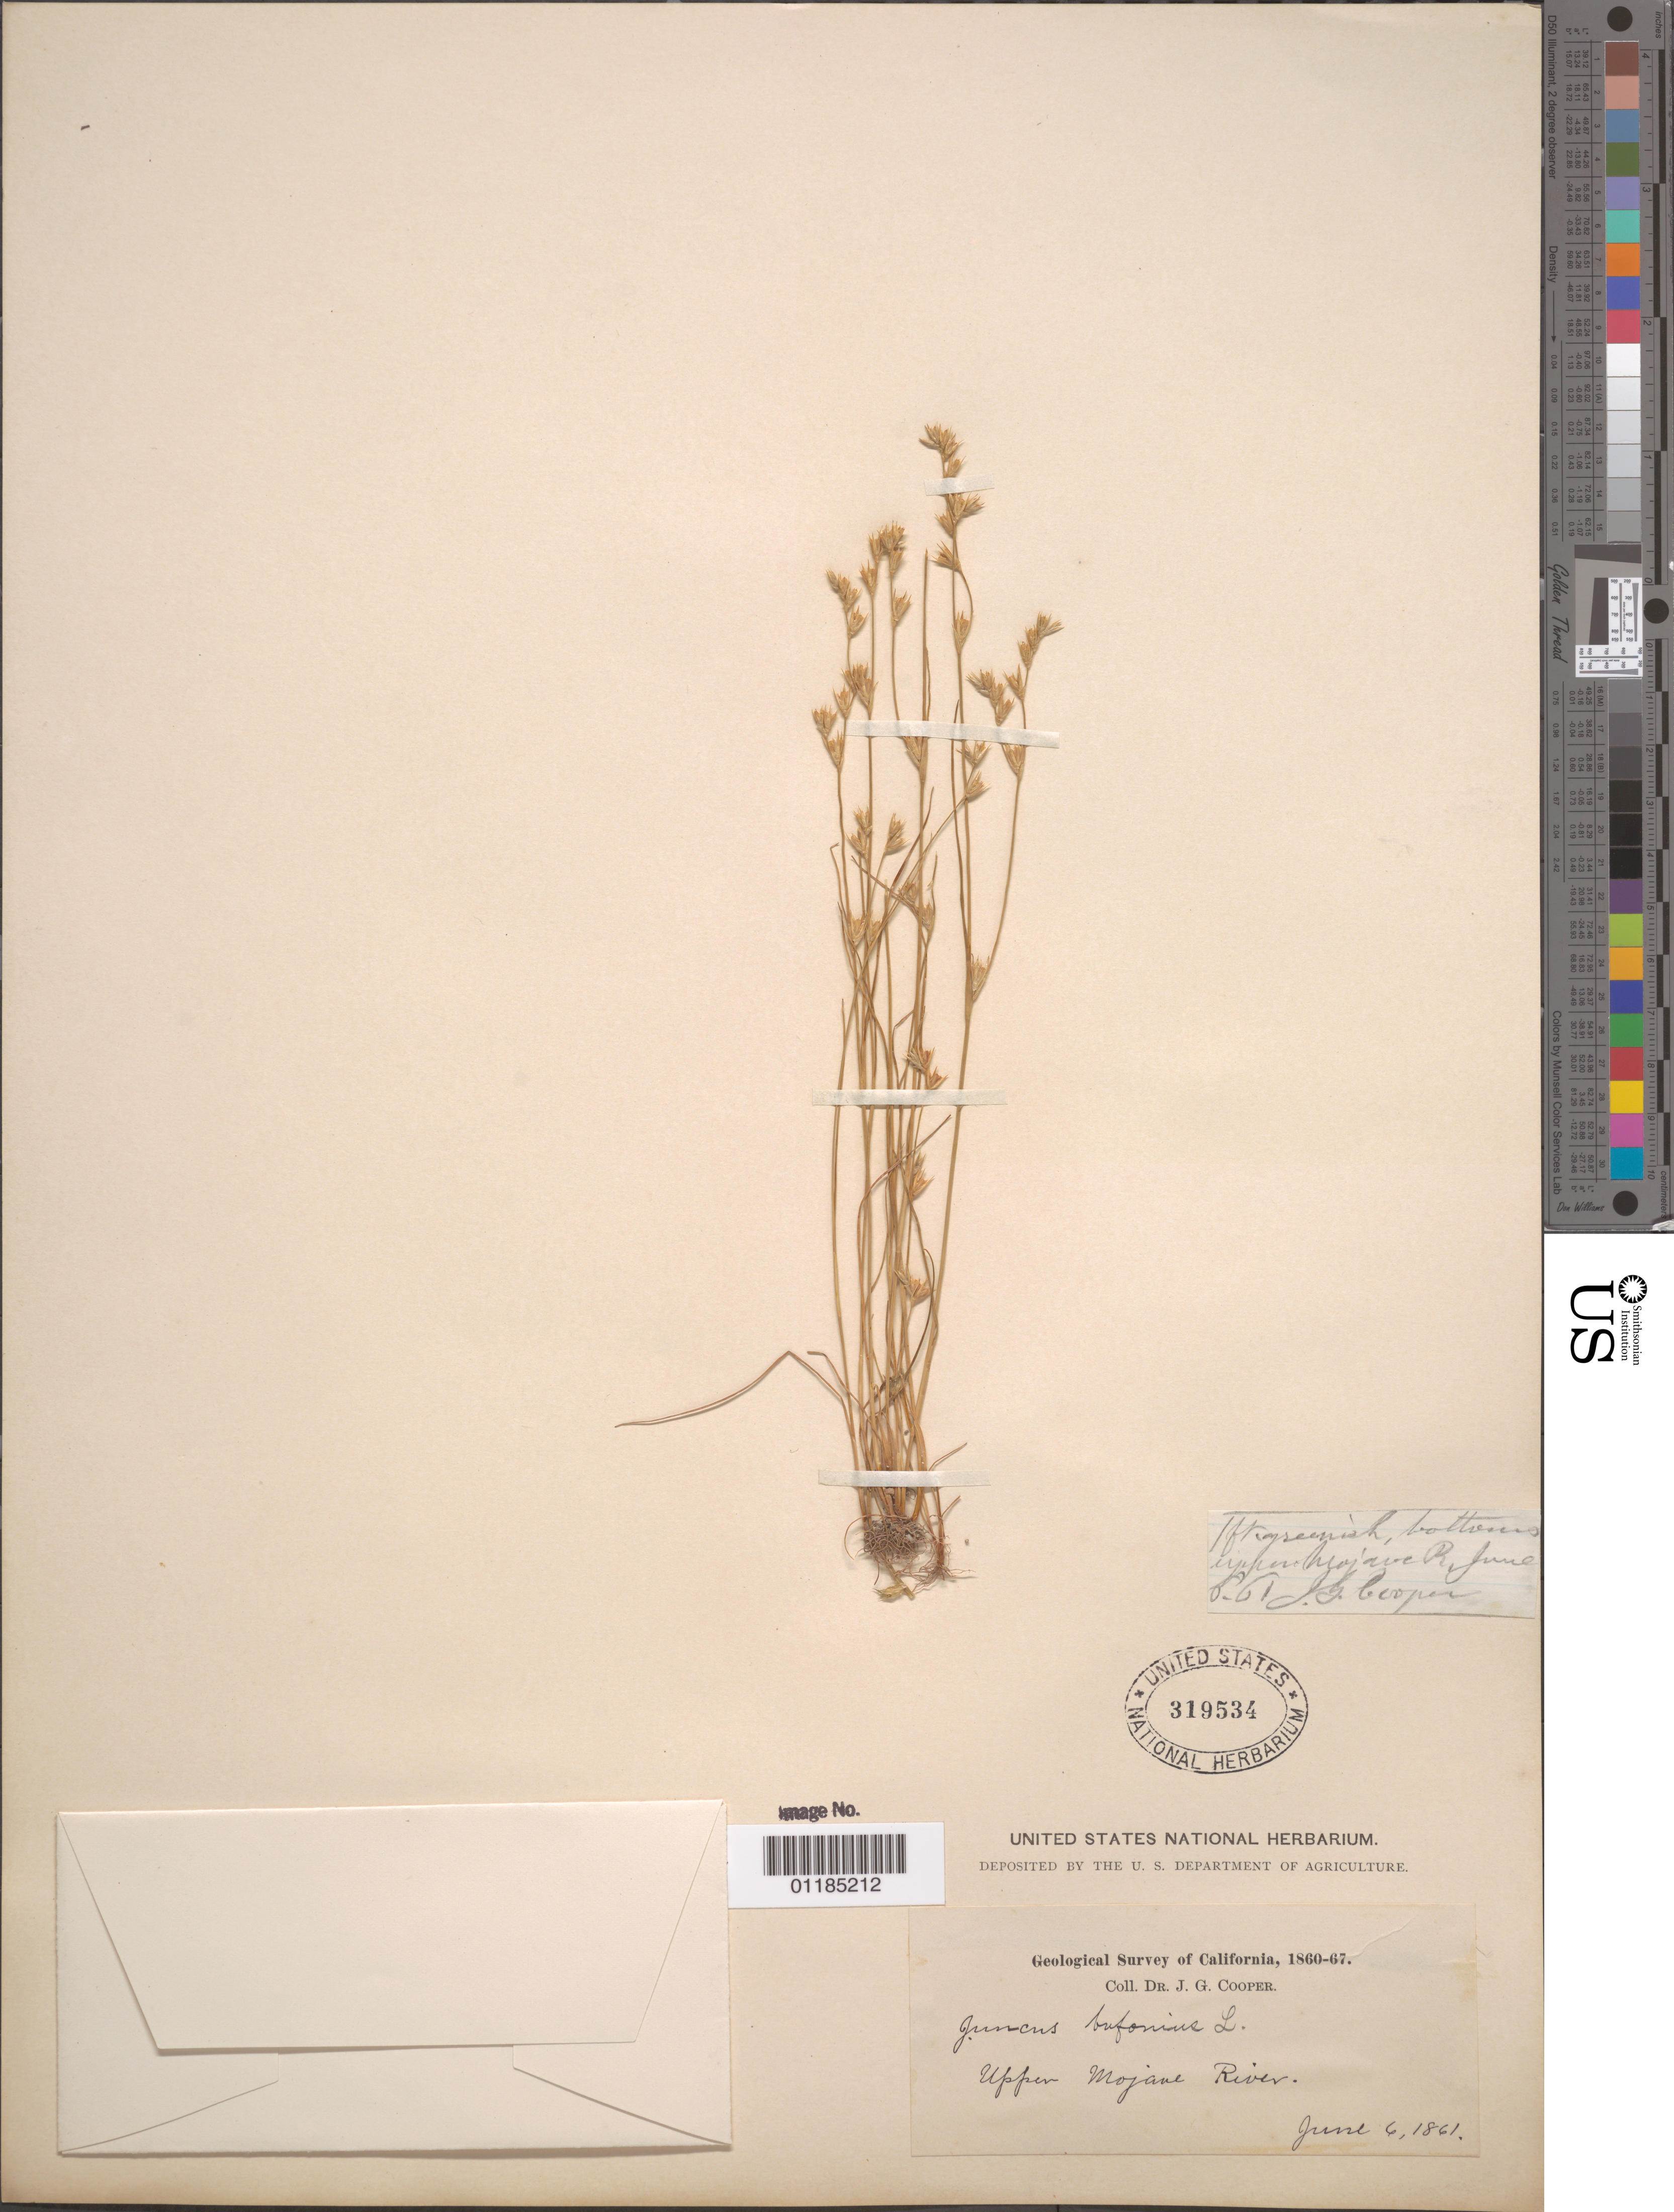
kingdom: Plantae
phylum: Tracheophyta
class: Liliopsida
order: Poales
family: Juncaceae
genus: Juncus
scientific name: Juncus bufonius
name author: L.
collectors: J. G. Cooper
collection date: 1861-06-06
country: United States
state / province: California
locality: Upper Mojave River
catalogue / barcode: US 319534